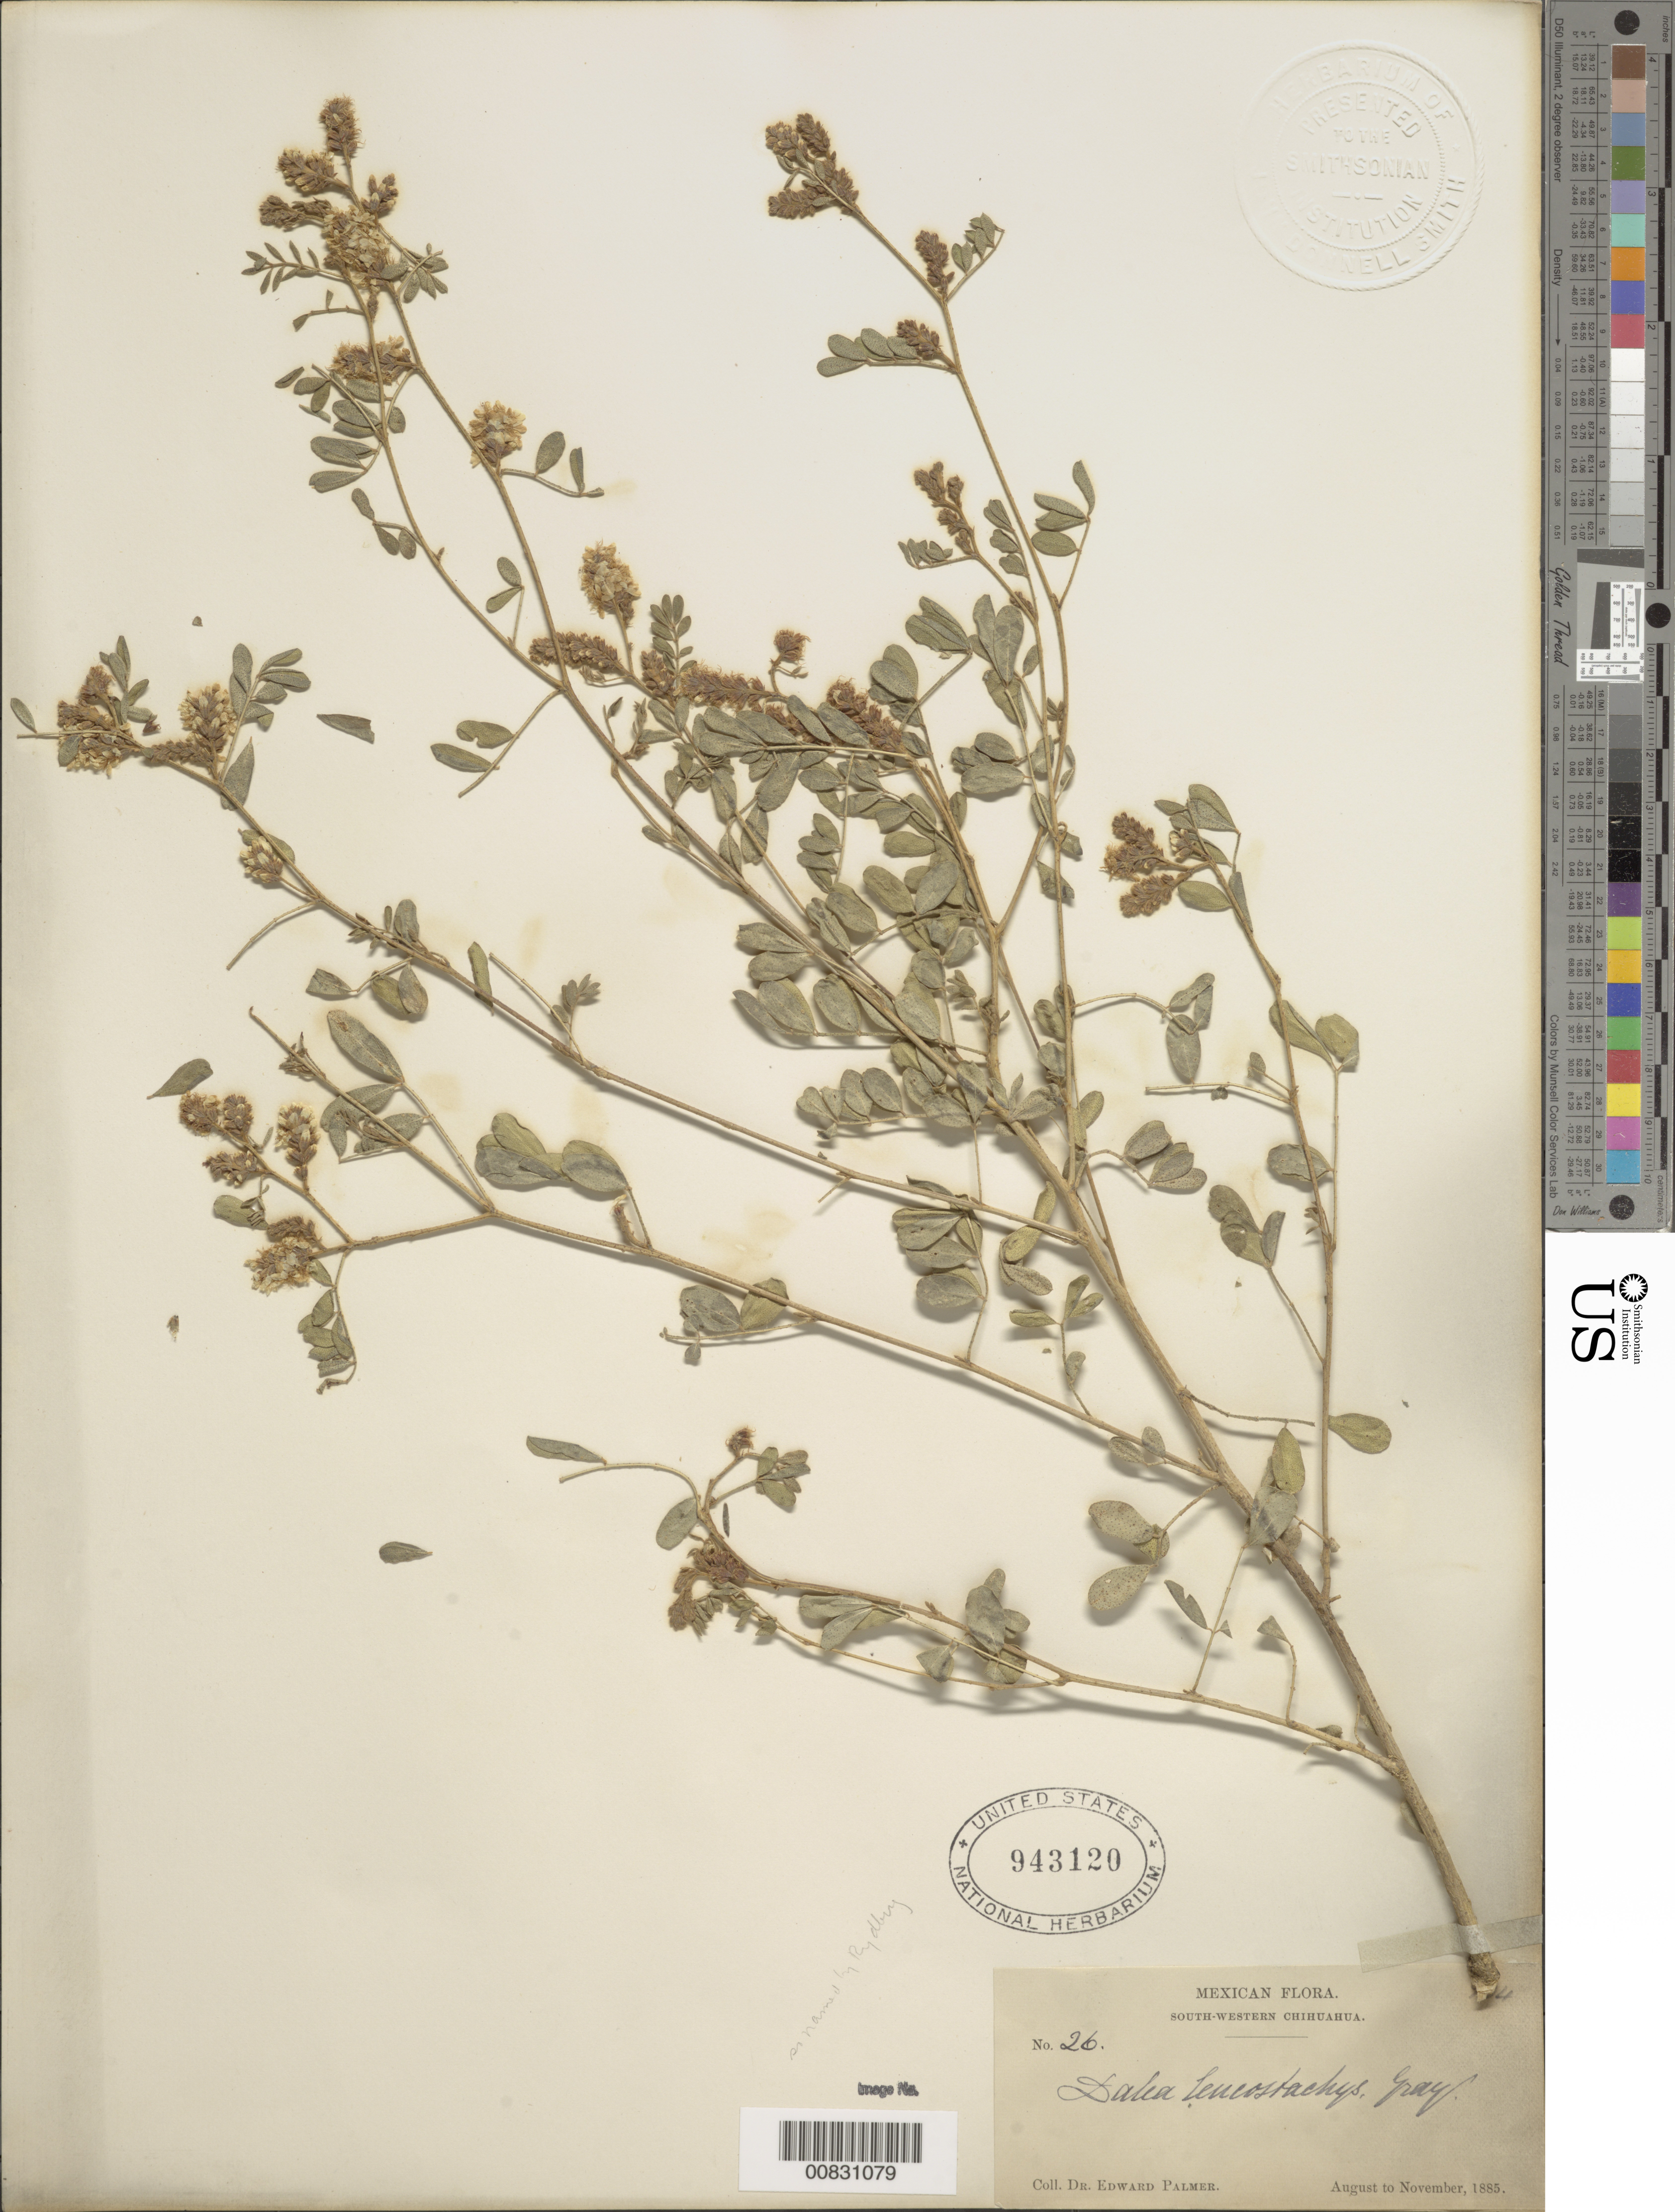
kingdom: Plantae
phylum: Tracheophyta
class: Magnoliopsida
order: Fabales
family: Fabaceae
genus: Dalea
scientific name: Dalea leucostachya var. leucostachya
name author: A. Gray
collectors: E. Palmer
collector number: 26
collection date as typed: Aug 1885 to -- Nov 1885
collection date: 1885-08/1885-11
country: Mexico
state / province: Chihuahua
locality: South-Western Chihuahua.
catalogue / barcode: US 943120